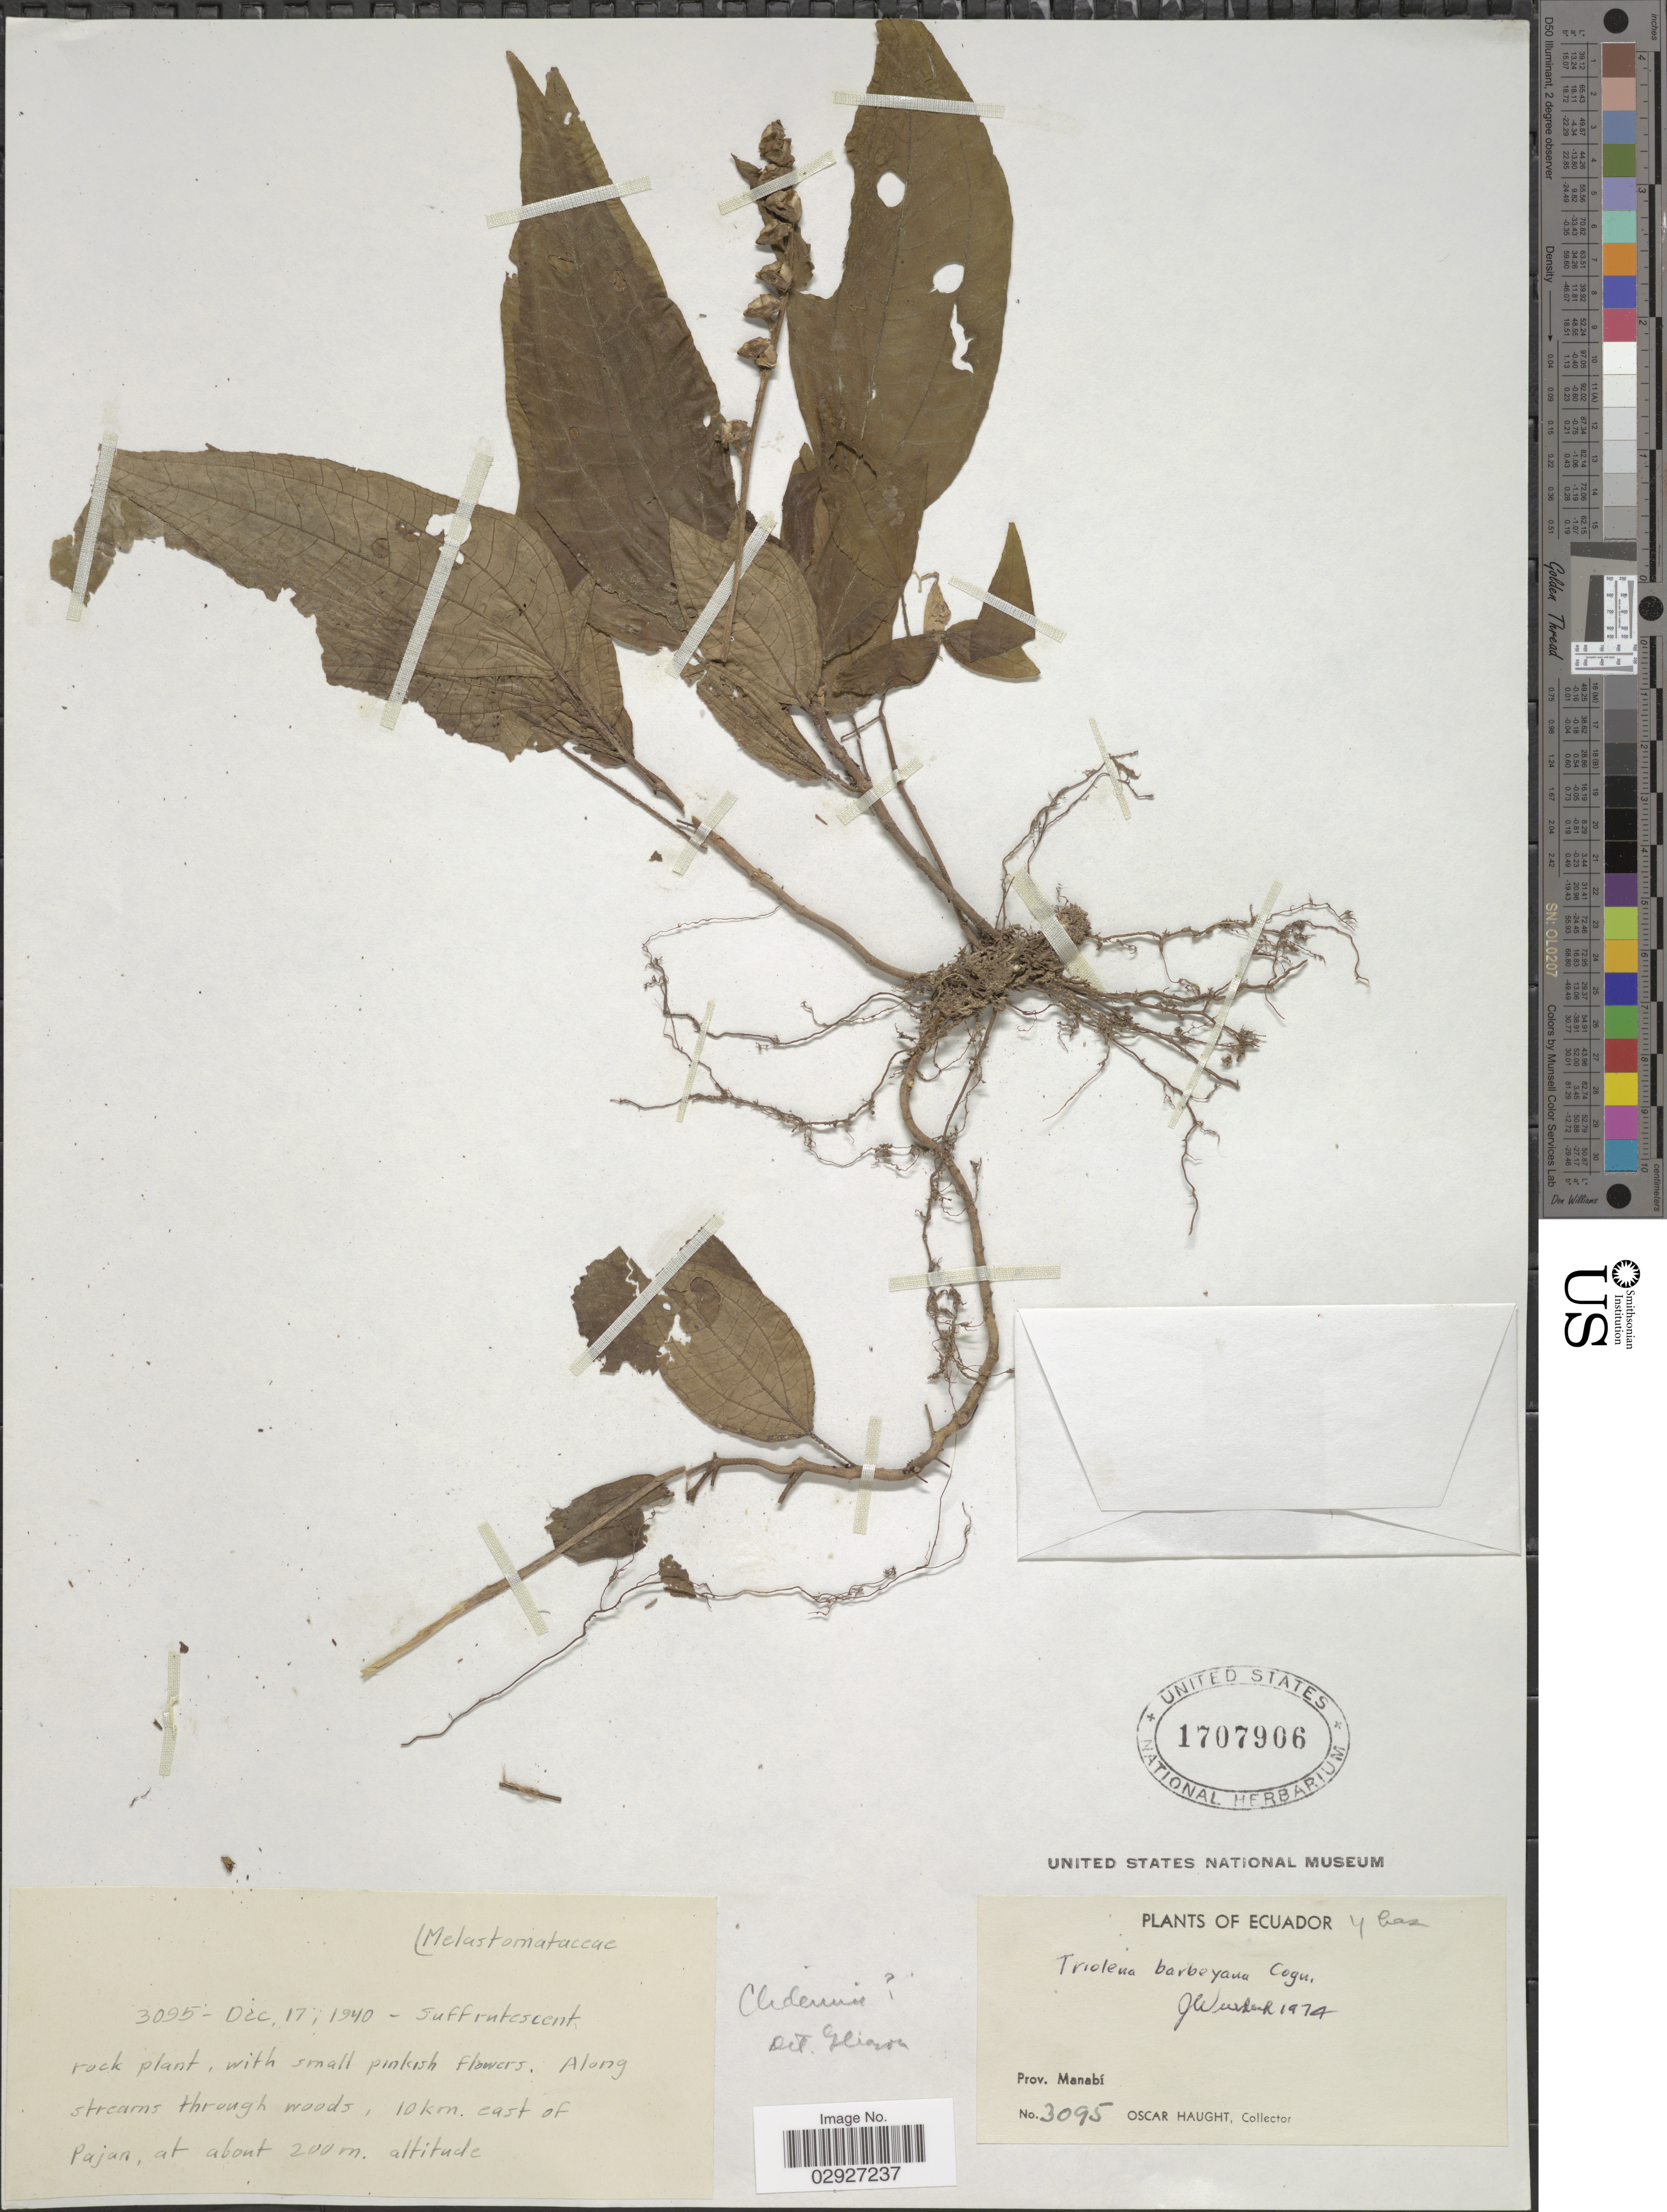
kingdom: Plantae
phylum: Tracheophyta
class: Magnoliopsida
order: Myrtales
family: Melastomataceae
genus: Triolena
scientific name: Triolena barbeyana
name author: Cogn.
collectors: O. Haught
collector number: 3095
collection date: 1940-10-17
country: Ecuador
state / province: Manabí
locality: Along streams through woods, 10 km. east of Pajan.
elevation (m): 200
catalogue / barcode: US 1707906